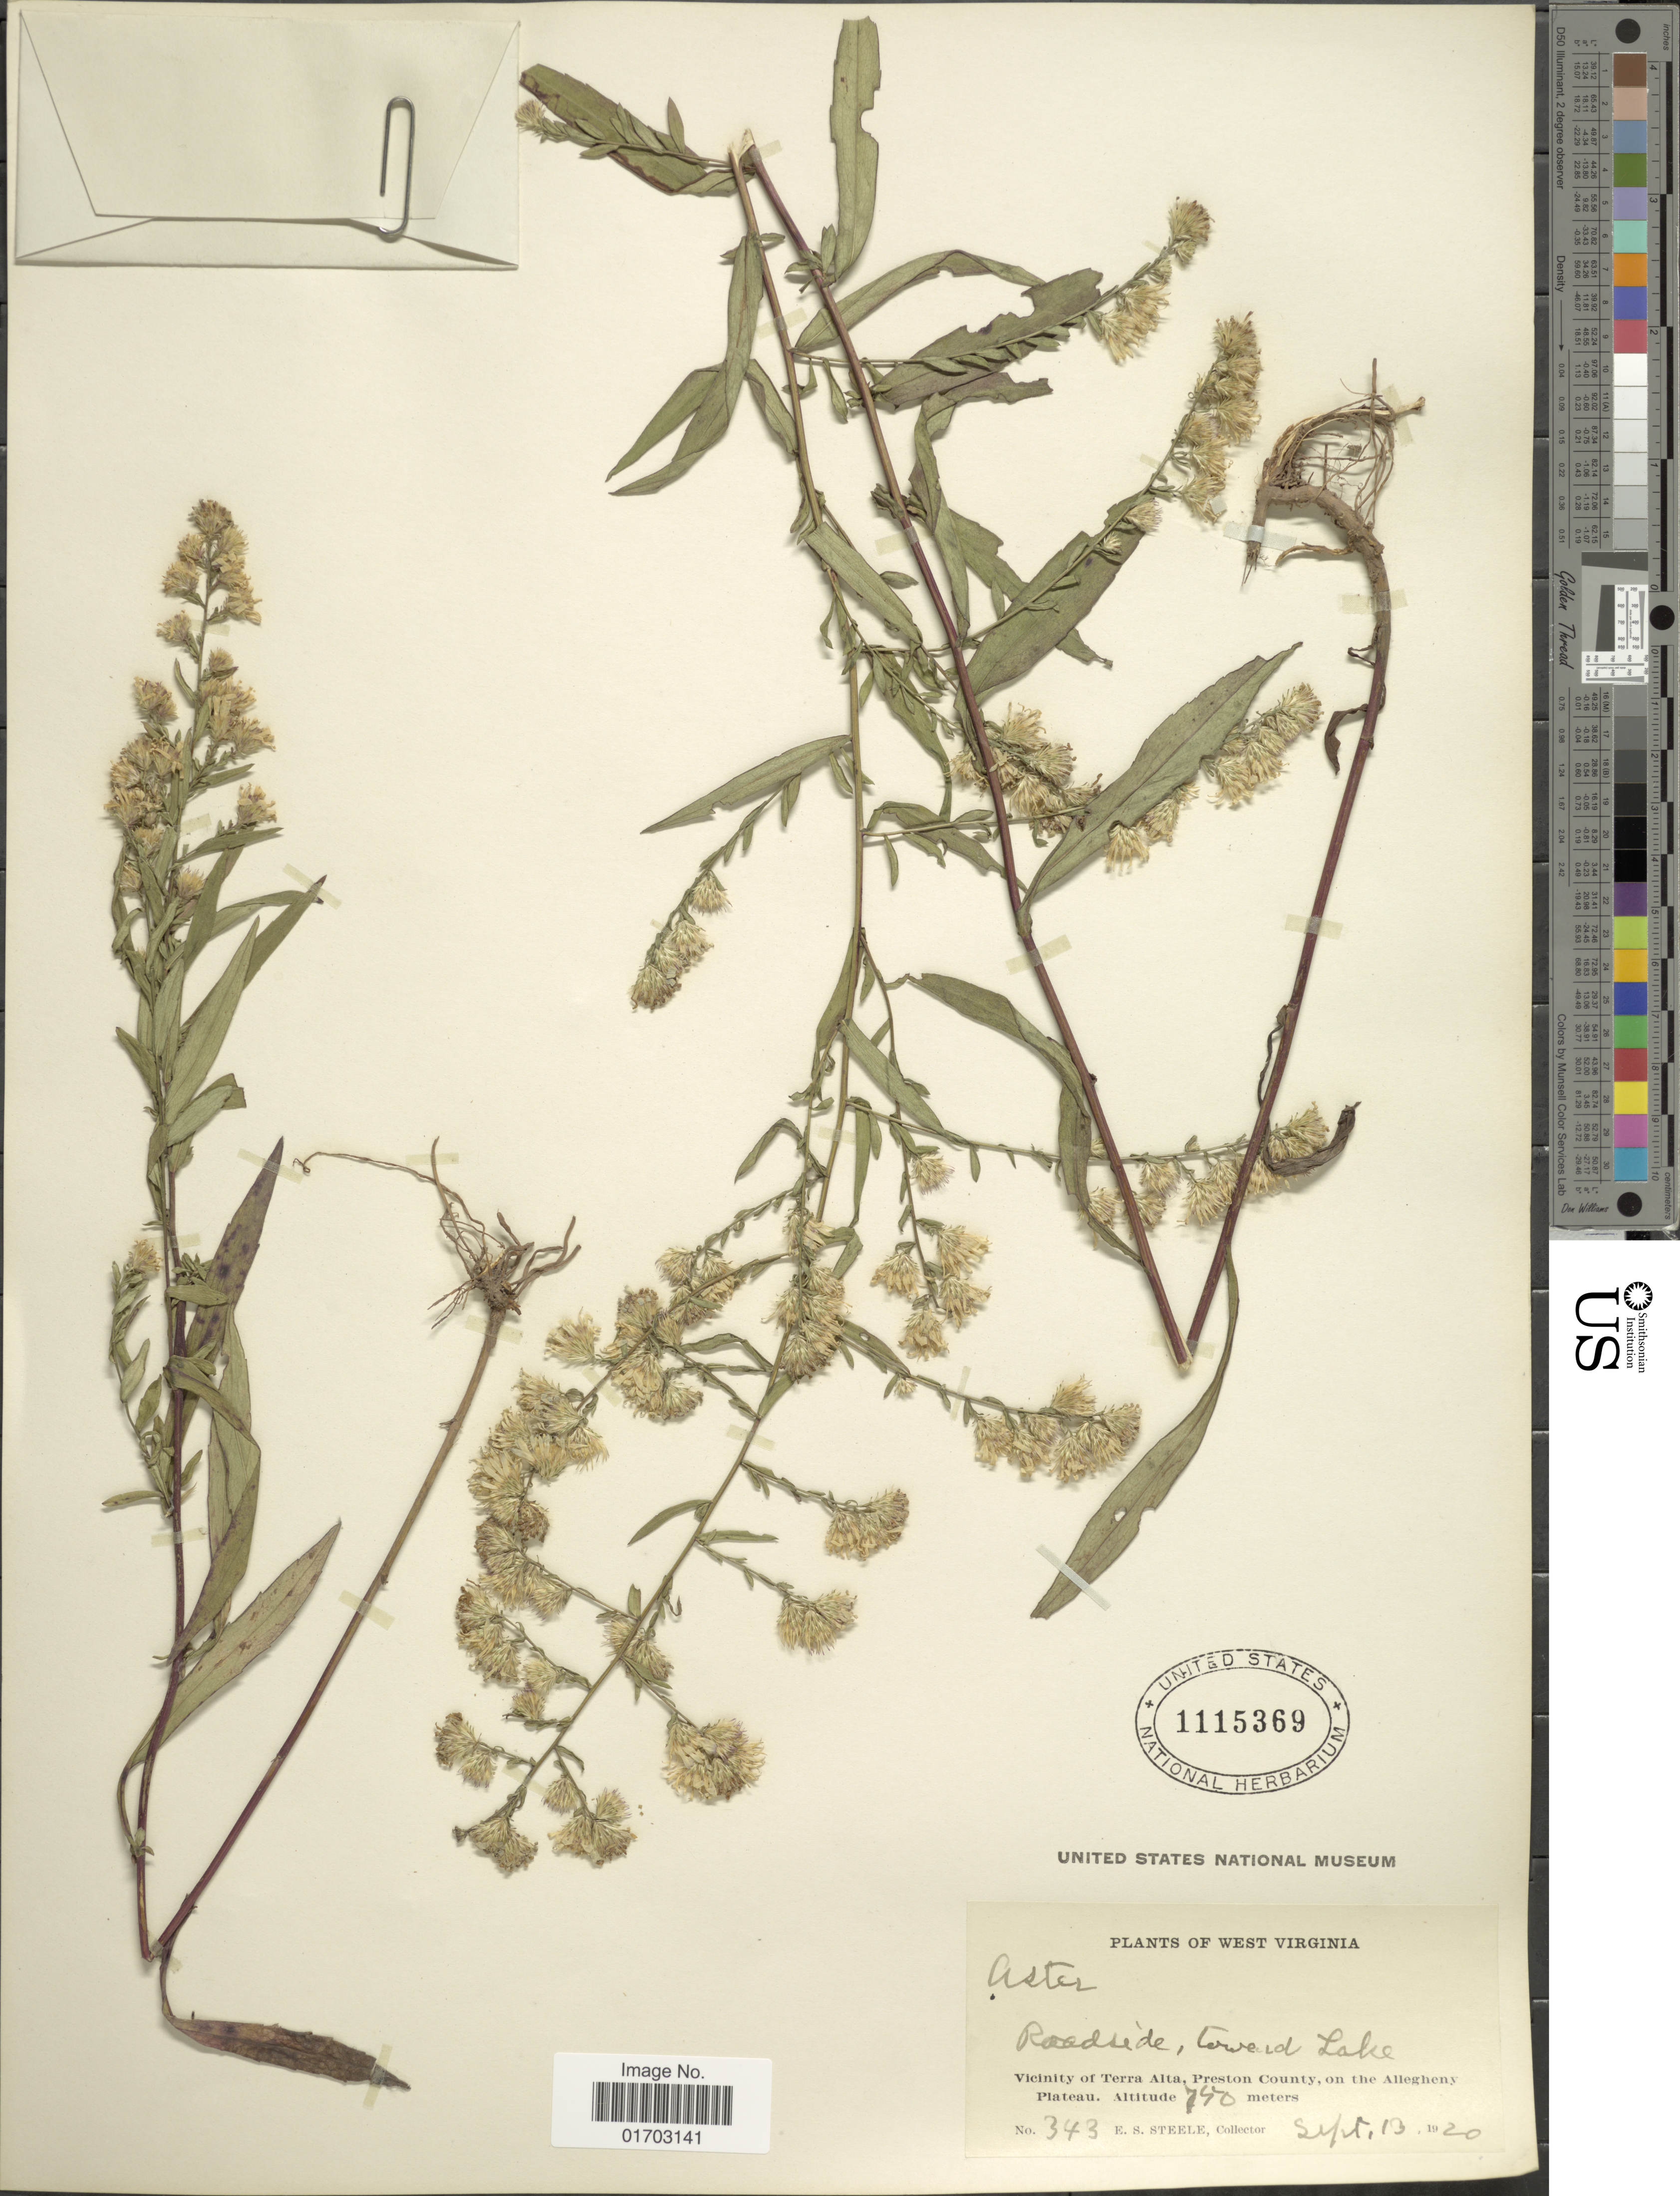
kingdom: Plantae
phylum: Tracheophyta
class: Magnoliopsida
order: Asterales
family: Asteraceae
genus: Symphyotrichum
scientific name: Symphyotrichum simplex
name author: (Willd.) Á. Löve & D. Löve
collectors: E. Steele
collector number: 343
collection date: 1920-09-13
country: United States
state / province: West Virginia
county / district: Preston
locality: Roadside, toward Lake, vicinity of Terra Alta, Preston County, on the Allegheny Plateau.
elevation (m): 750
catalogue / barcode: US 1115369